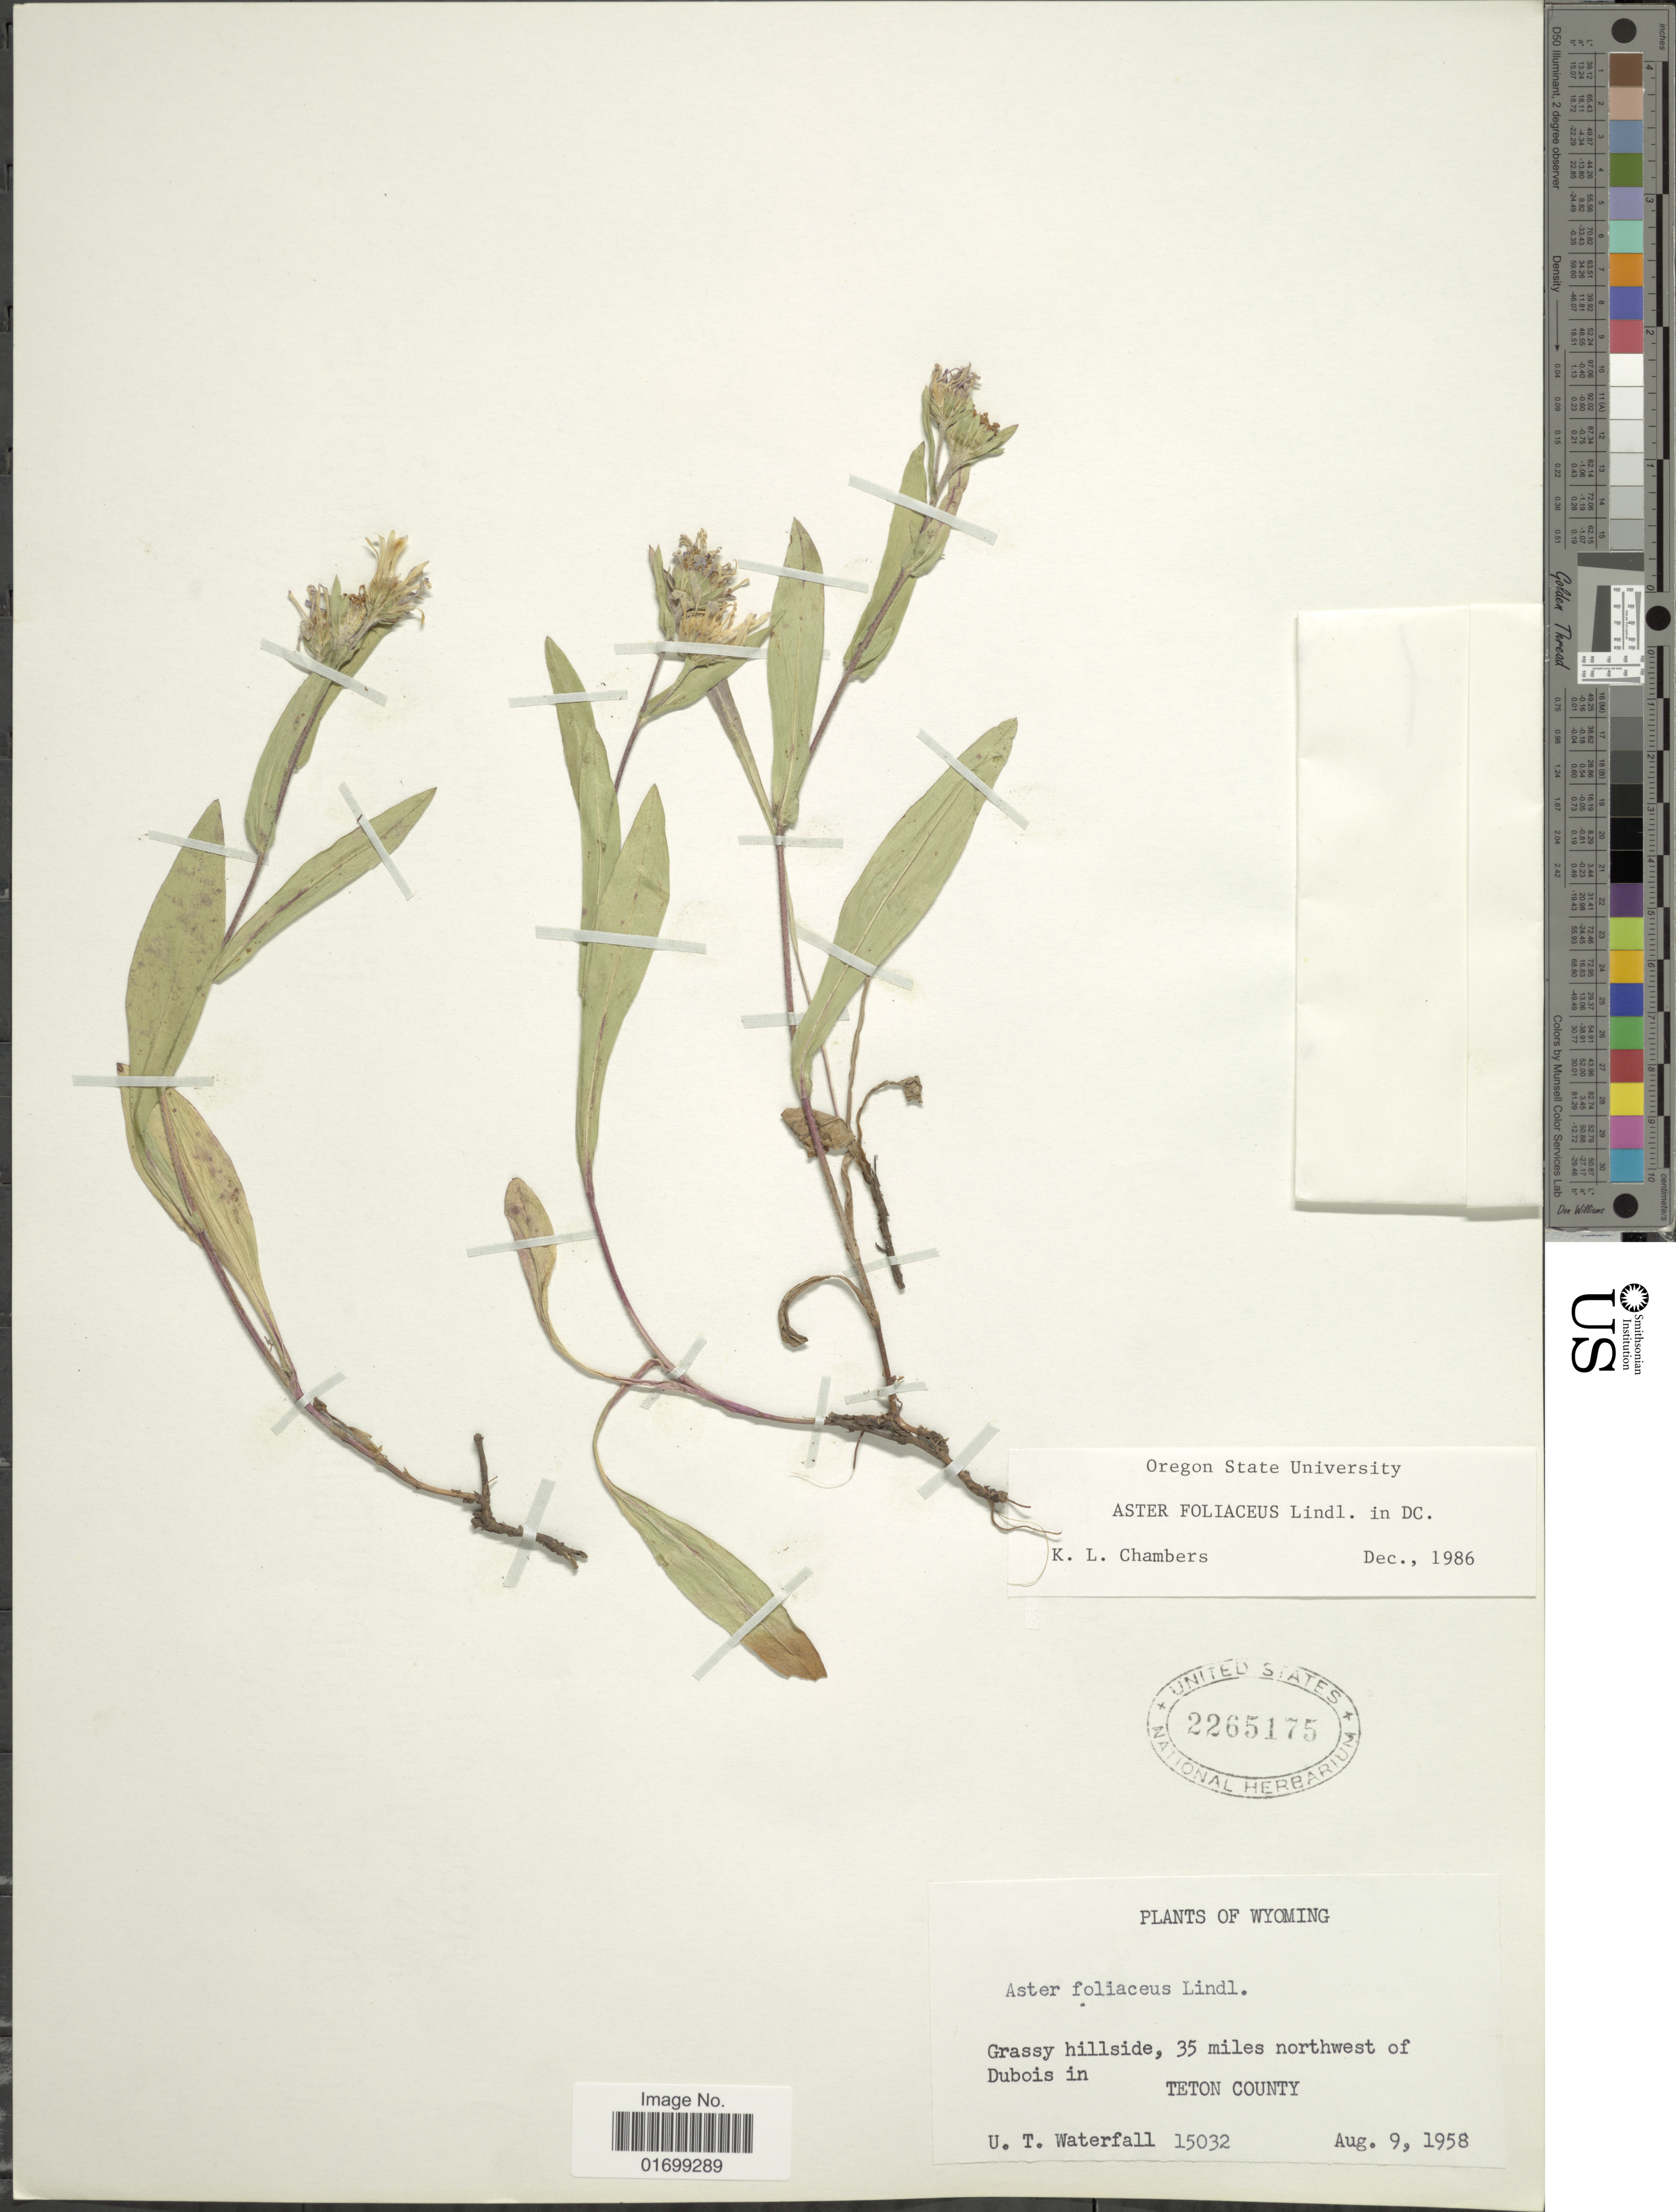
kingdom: Plantae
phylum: Tracheophyta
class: Magnoliopsida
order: Asterales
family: Asteraceae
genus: Symphyotrichum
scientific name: Symphyotrichum foliaceum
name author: (Lindl. ex DC.) G.L. Nesom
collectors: U. T. Waterfall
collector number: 15032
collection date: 1958-08-09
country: United States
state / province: Wyoming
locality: Grassy hillside, 35 miles northwest of Dubois in Teton County.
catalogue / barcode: US 2265175